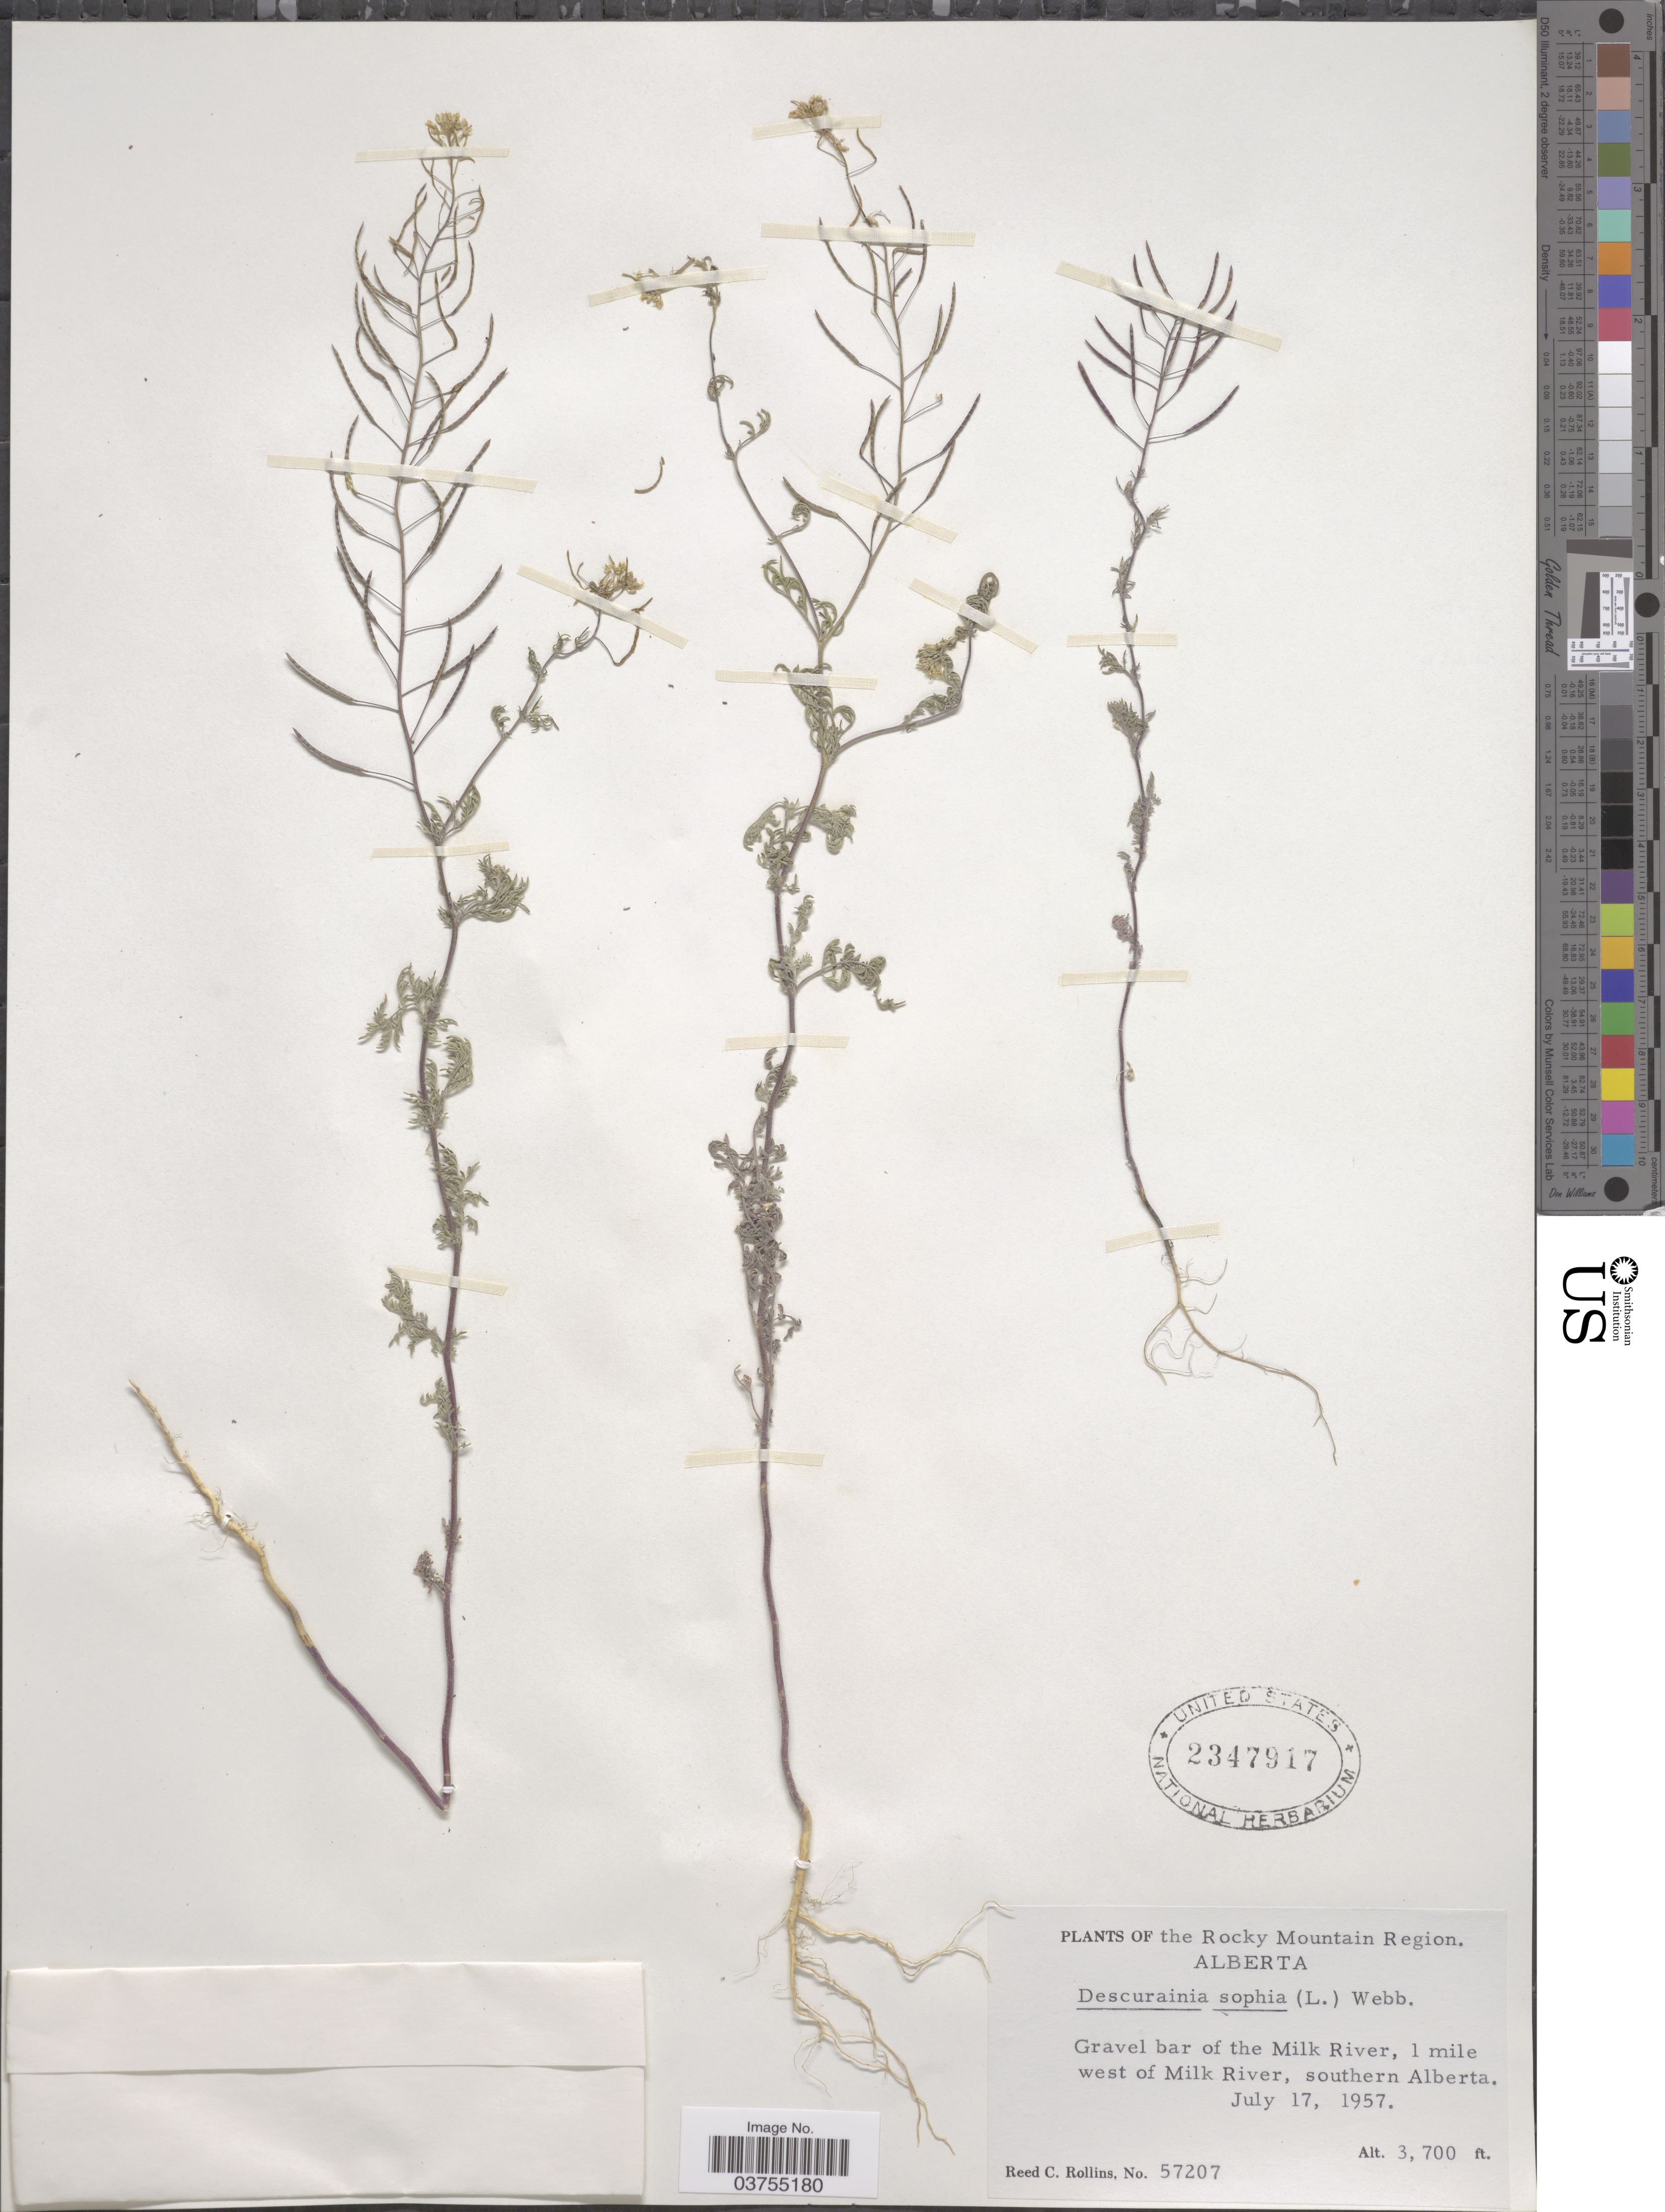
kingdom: Plantae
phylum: Tracheophyta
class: Magnoliopsida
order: Brassicales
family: Brassicaceae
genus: Descurainia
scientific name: Descurainia sophia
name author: (L.) Webb ex Prantl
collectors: R. C. Rollins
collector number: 57207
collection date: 1957-07-17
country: Canada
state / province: Alberta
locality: The Rocky Mountain Region. Gravel bar of the Milk River, 1 mile west of Milk River, southern Alberta.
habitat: gravel bar of river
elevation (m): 1128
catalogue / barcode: US 2347917